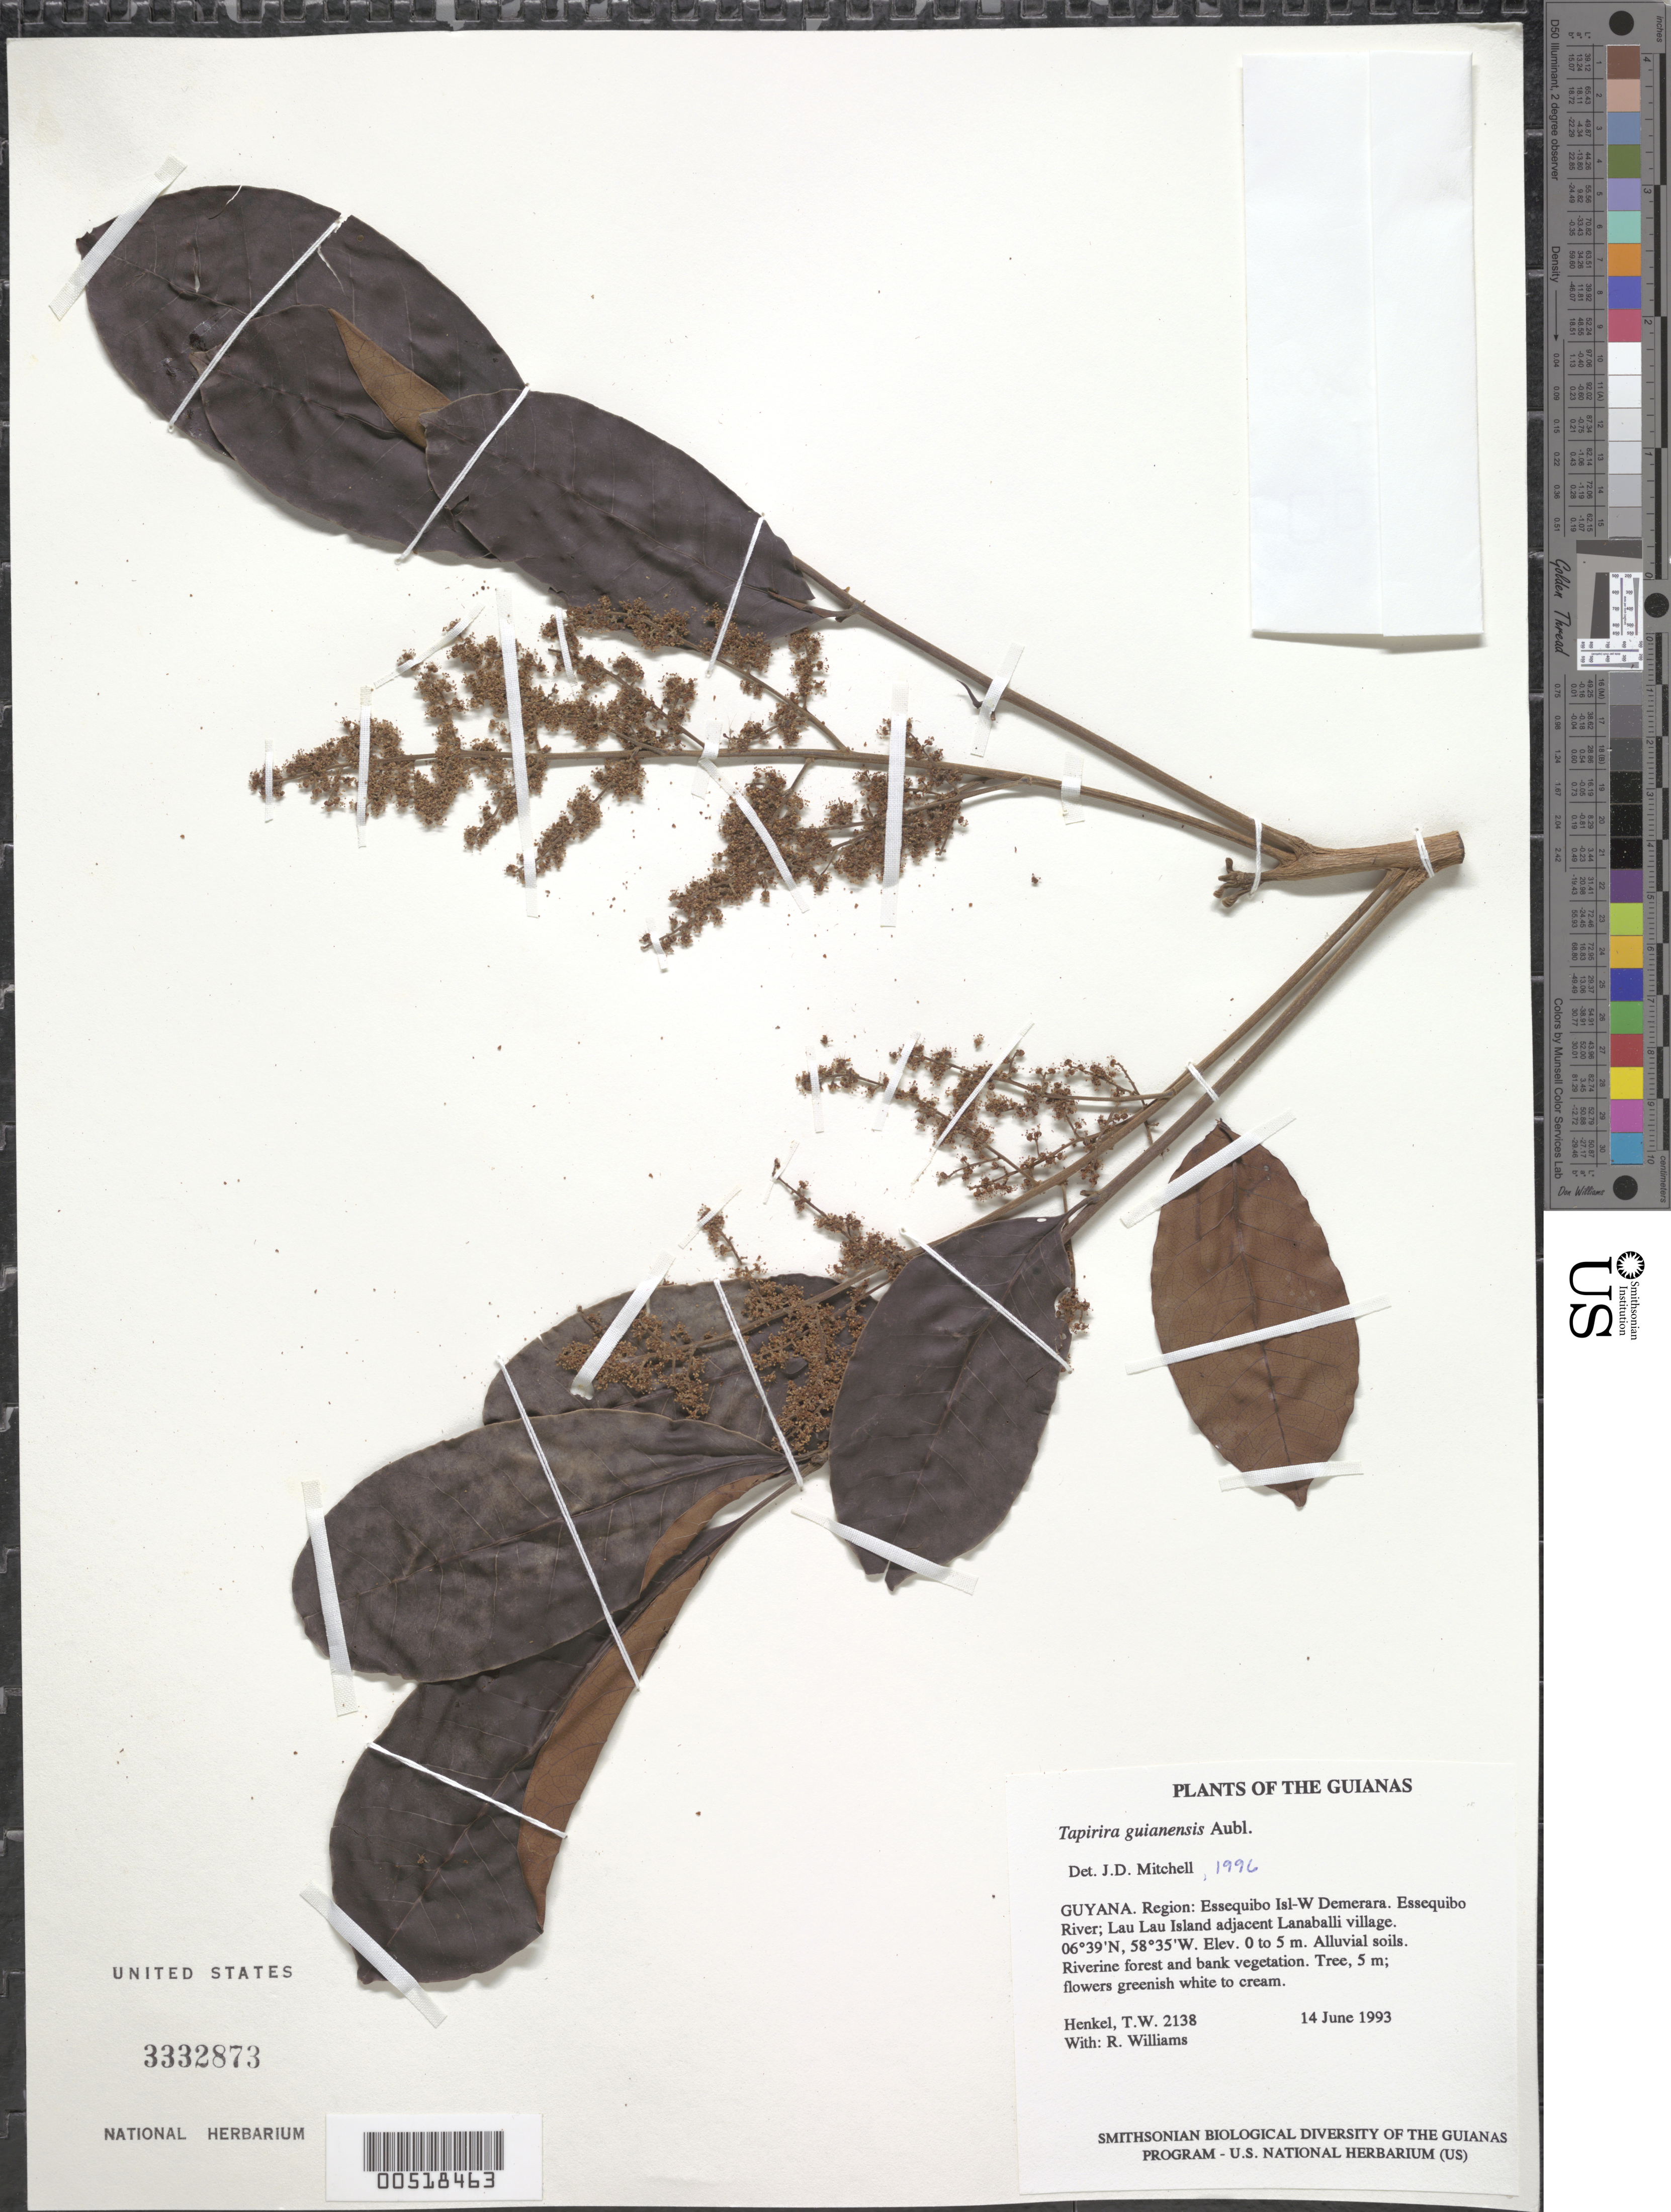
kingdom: Plantae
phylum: Tracheophyta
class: Magnoliopsida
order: Sapindales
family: Anacardiaceae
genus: Tapirira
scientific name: Tapirira guianensis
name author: Aubl.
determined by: Mitchell, John D.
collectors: T. Henkel & R. Williams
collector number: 2138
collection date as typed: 14 June 1993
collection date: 1993-06-14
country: Guyana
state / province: Essequibo Isl-W. Demerara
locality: Essequibo River; Lau Lau Island adjacent Lanaballi village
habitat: Alluvial soils. Riverine forest and bank vegetation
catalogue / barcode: US 3332873